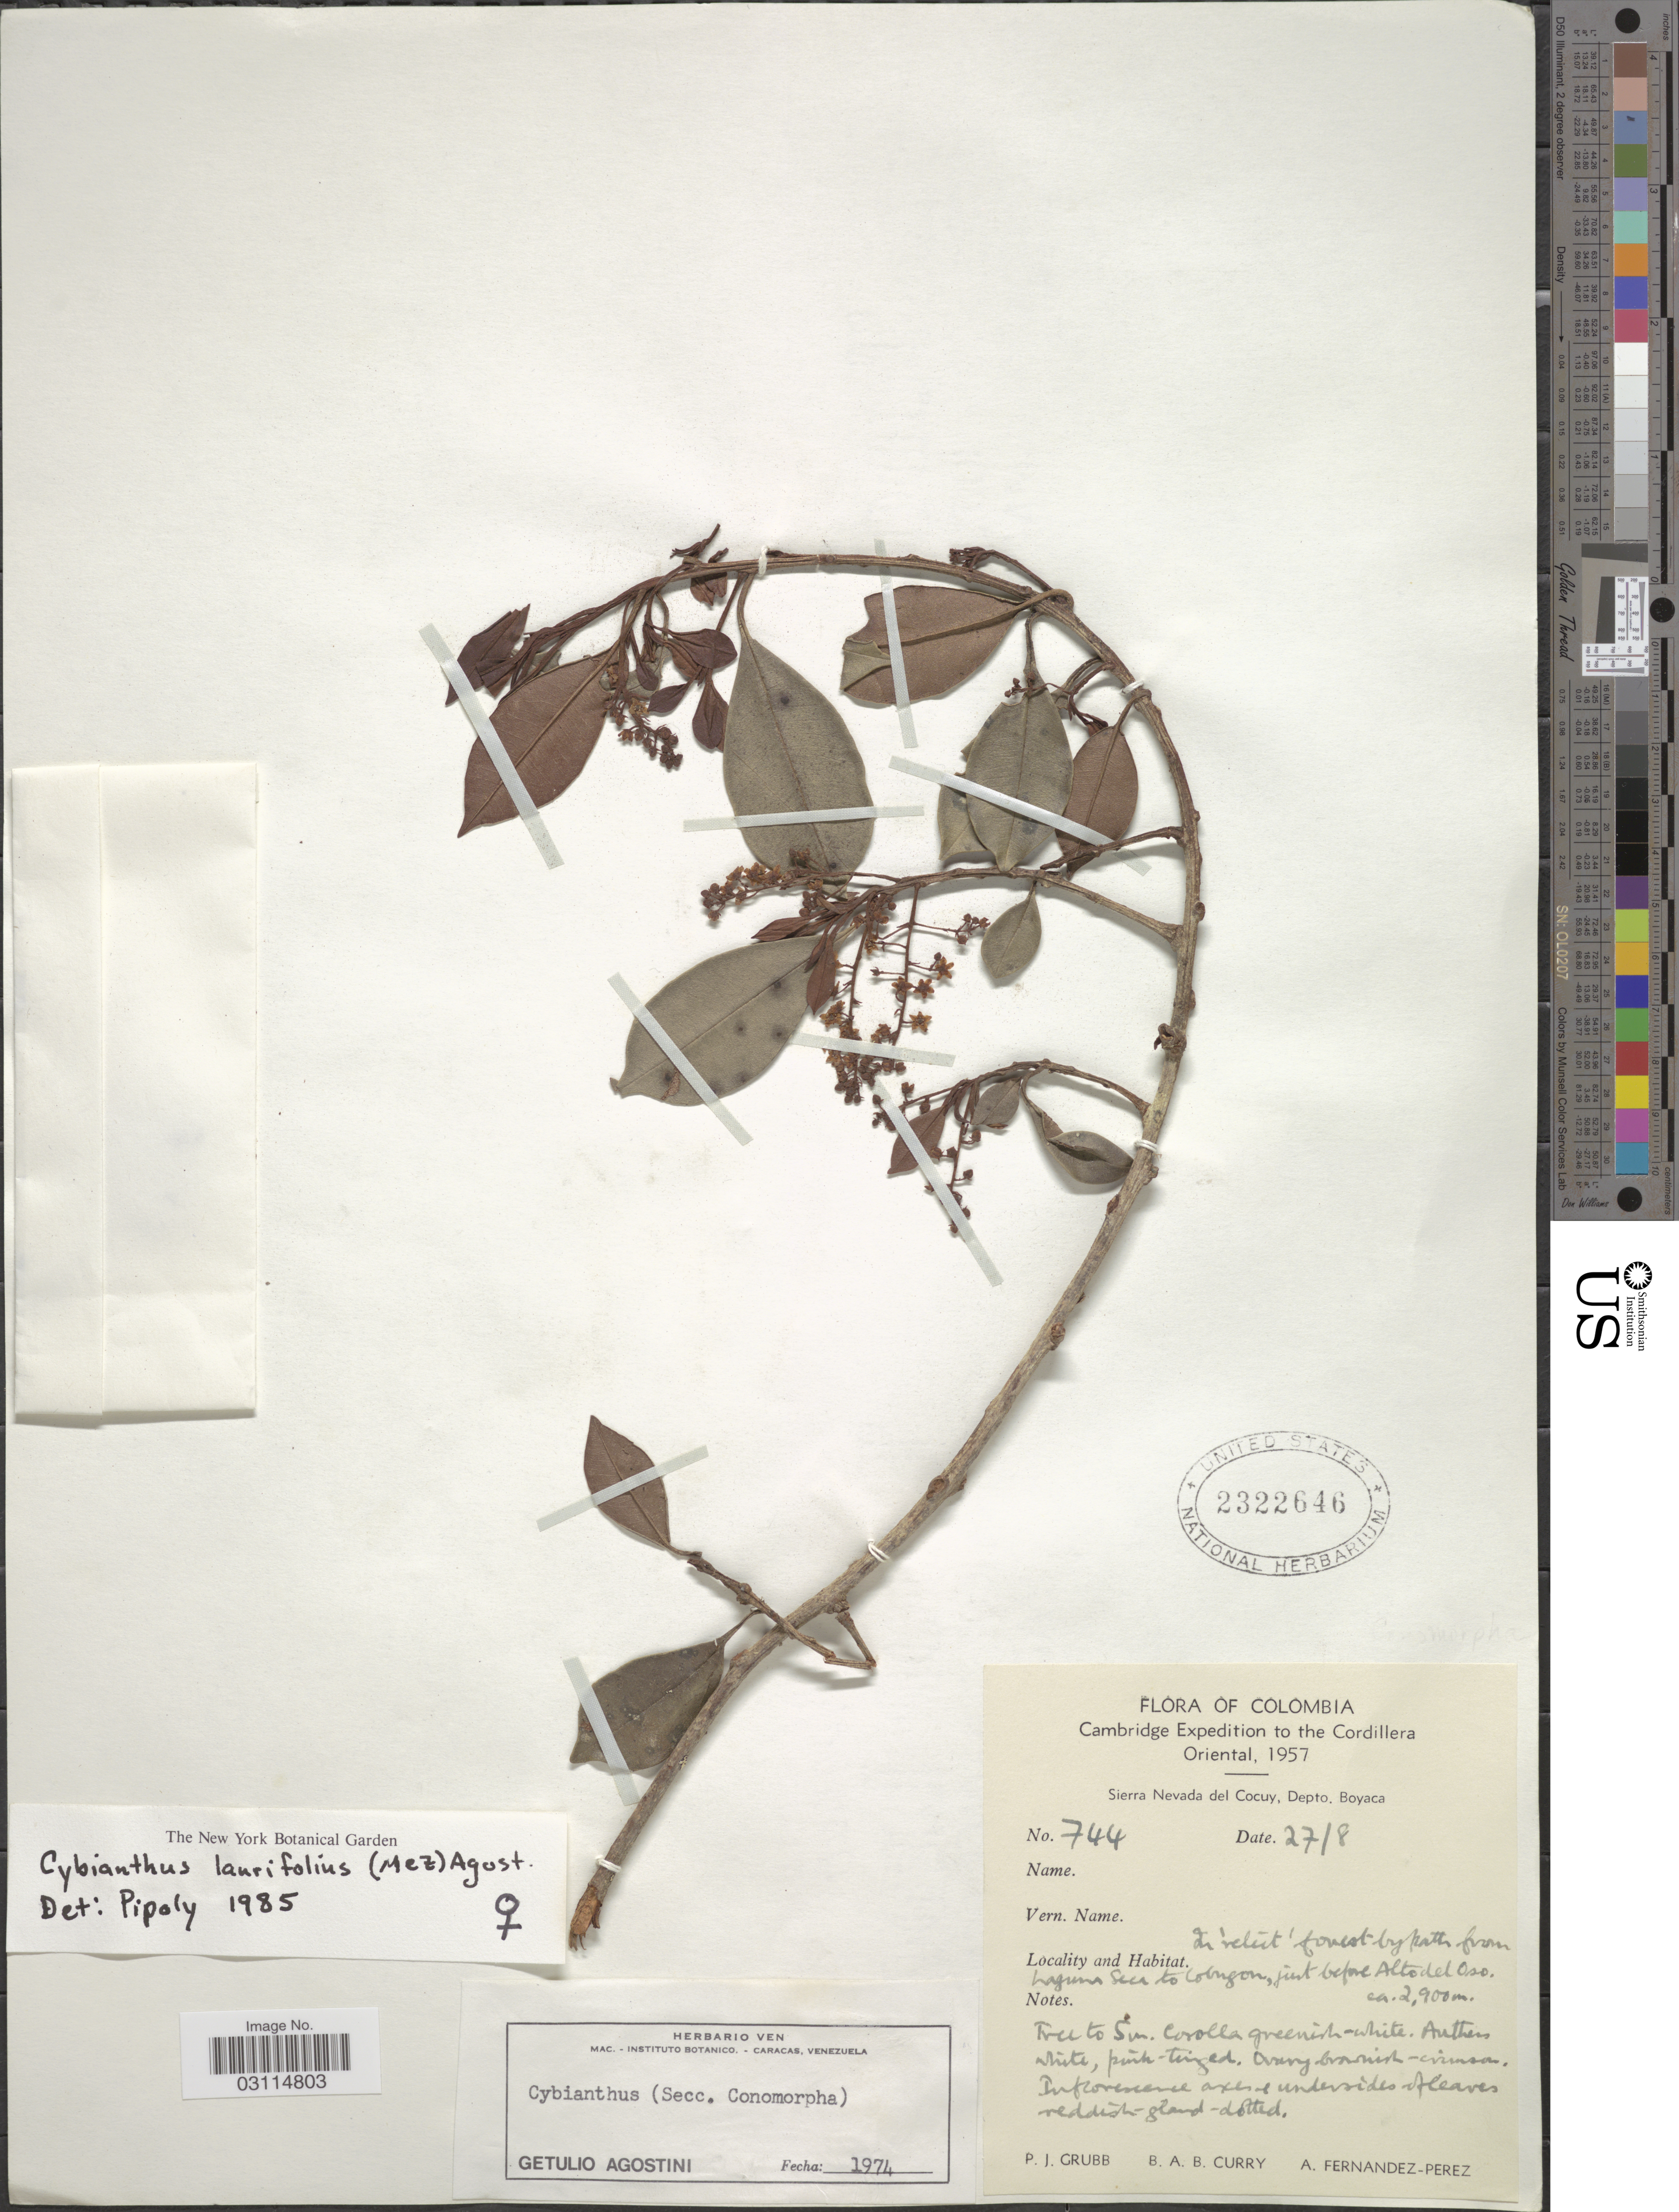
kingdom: Plantae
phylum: Tracheophyta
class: Magnoliopsida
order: Ericales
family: Primulaceae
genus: Cybianthus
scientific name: Cybianthus laurifolius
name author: (Mez) G. Agostini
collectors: P. J. Grubb, B. A. B. Curry & A. Fernández-Pérez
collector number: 744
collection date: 1957-08-27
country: Colombia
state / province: Boyacá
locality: Cordillera Oriental. Sierra Nevada del Cocuy, Depto. Boyaca. Path from Laguna Seca to Cobugon, just before Alto del Oso.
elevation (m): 2900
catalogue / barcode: US 2322646